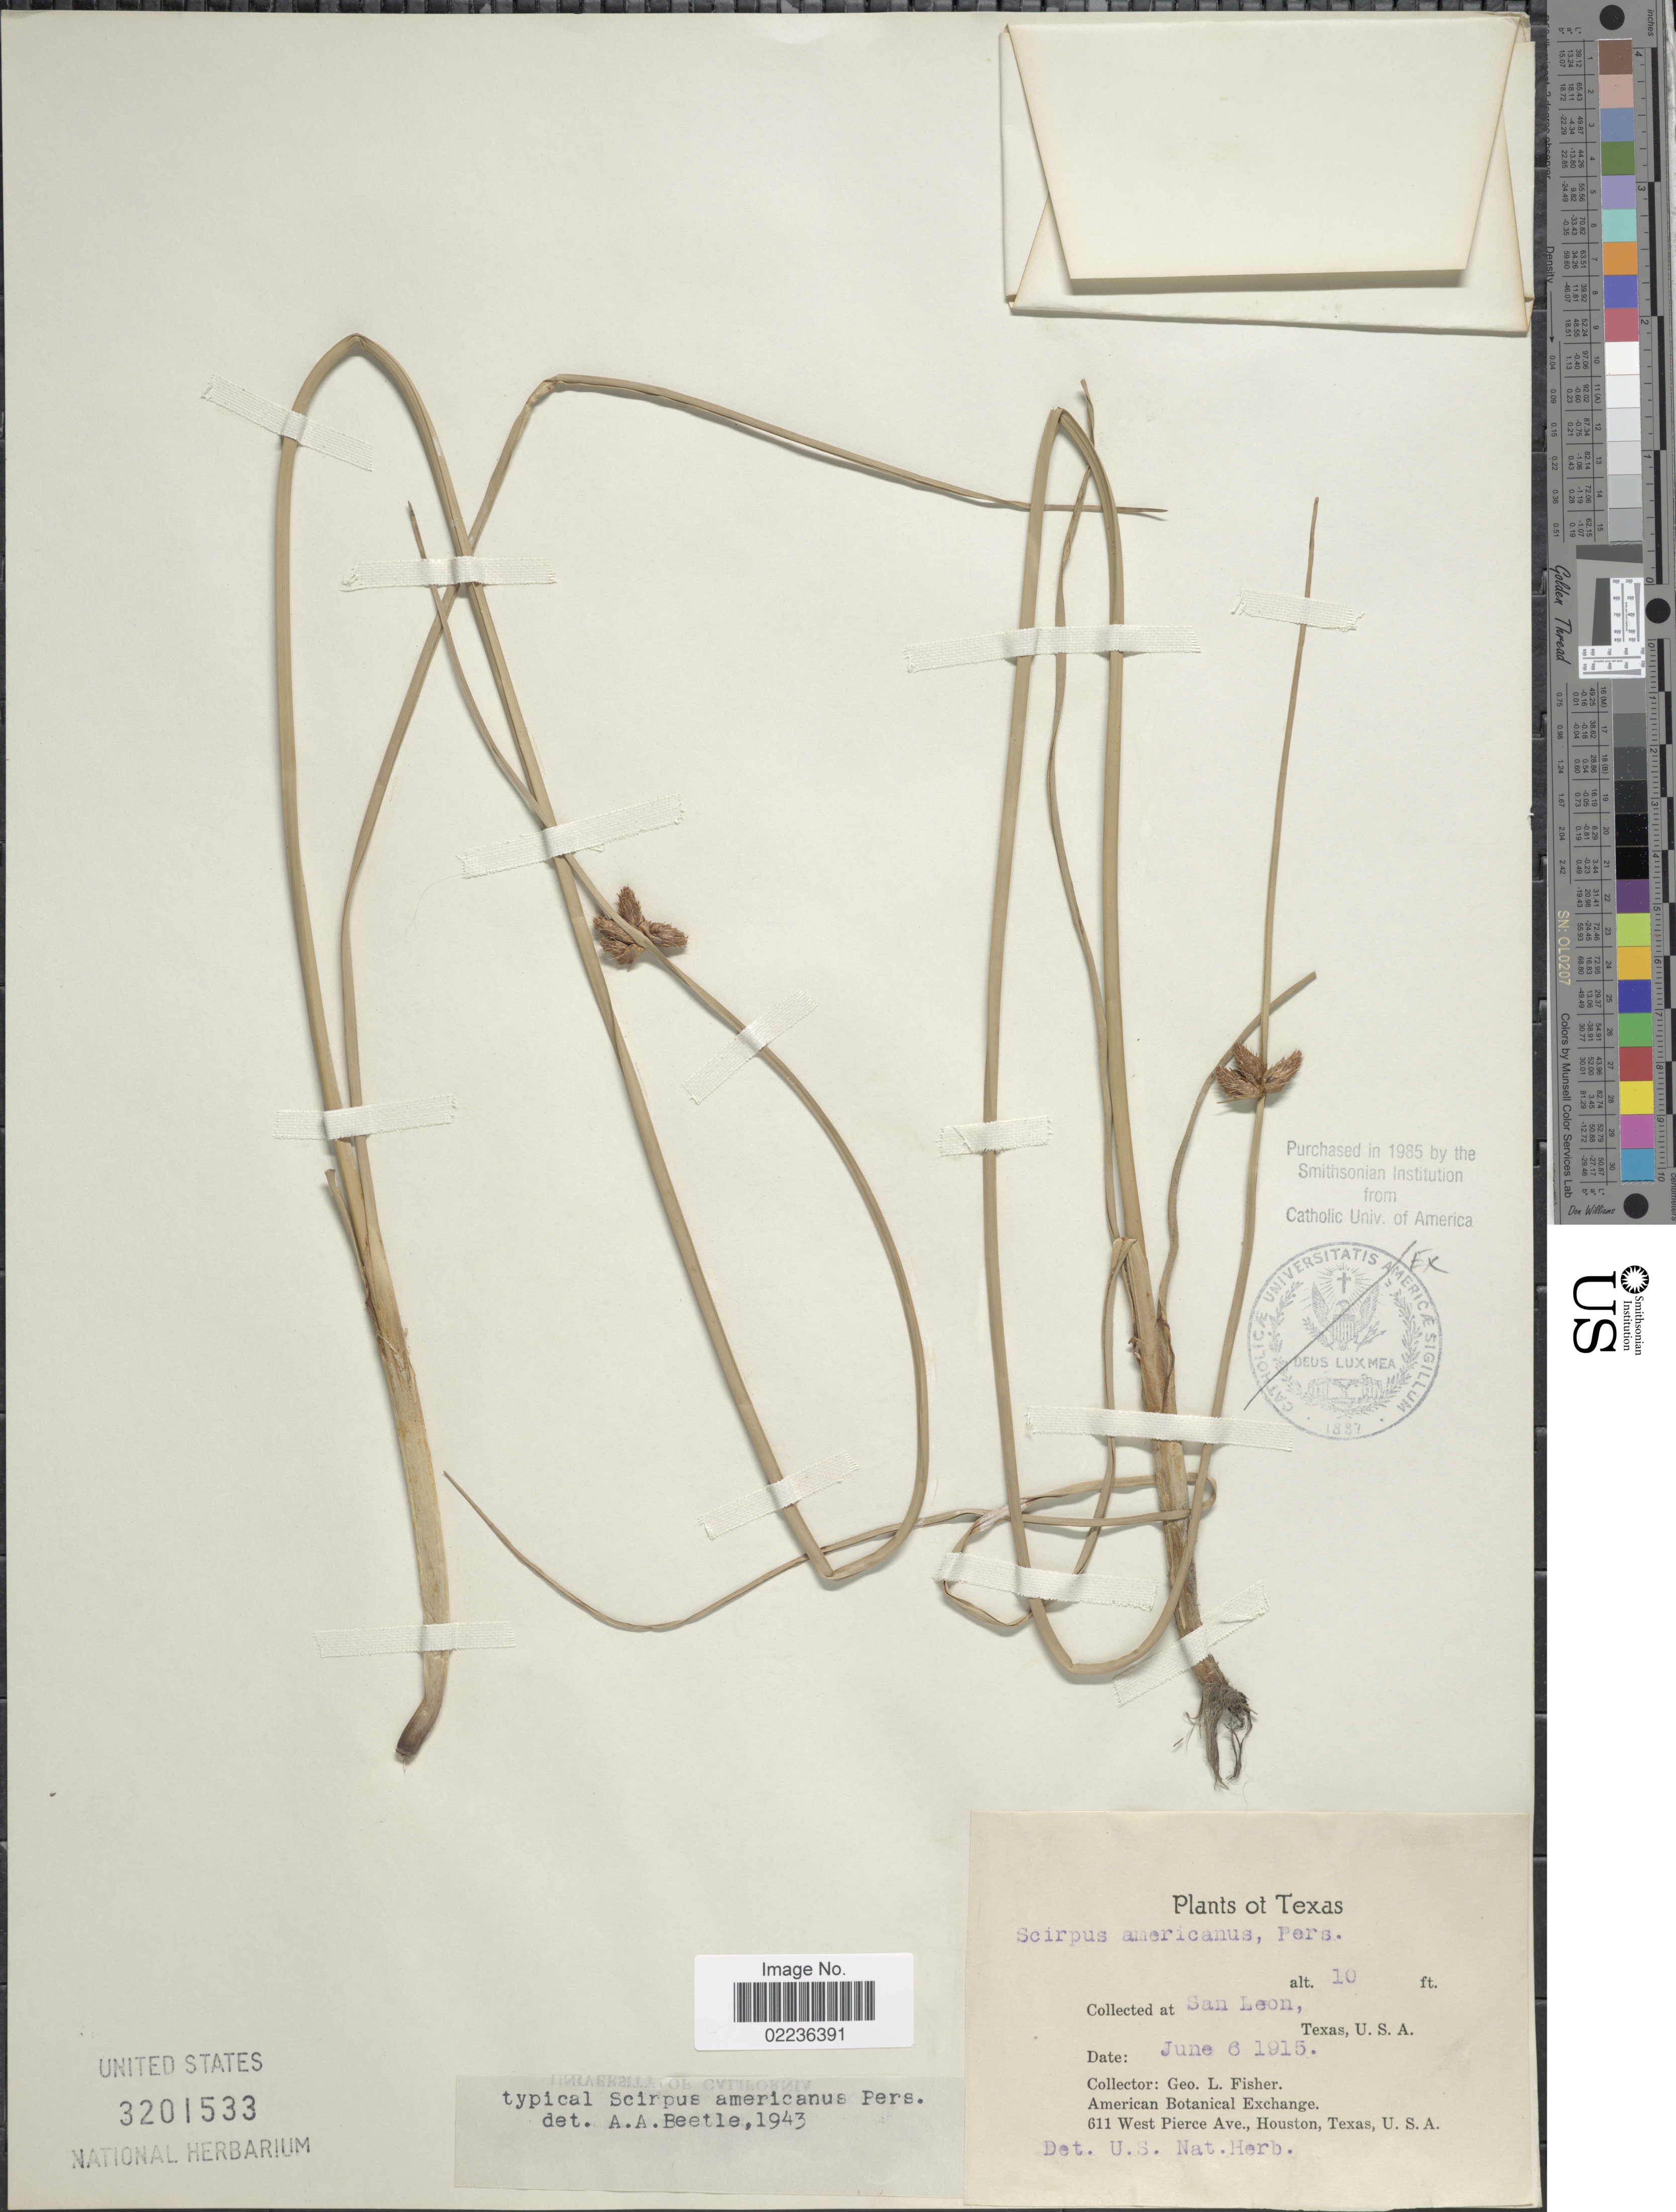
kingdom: Plantae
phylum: Tracheophyta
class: Liliopsida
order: Poales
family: Cyperaceae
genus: Schoenoplectus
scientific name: Schoenoplectus pungens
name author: (Vahl) Palla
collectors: G. L. Fisher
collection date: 1915-06-06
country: United States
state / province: Texas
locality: San Leon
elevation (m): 3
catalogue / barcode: US 3201533